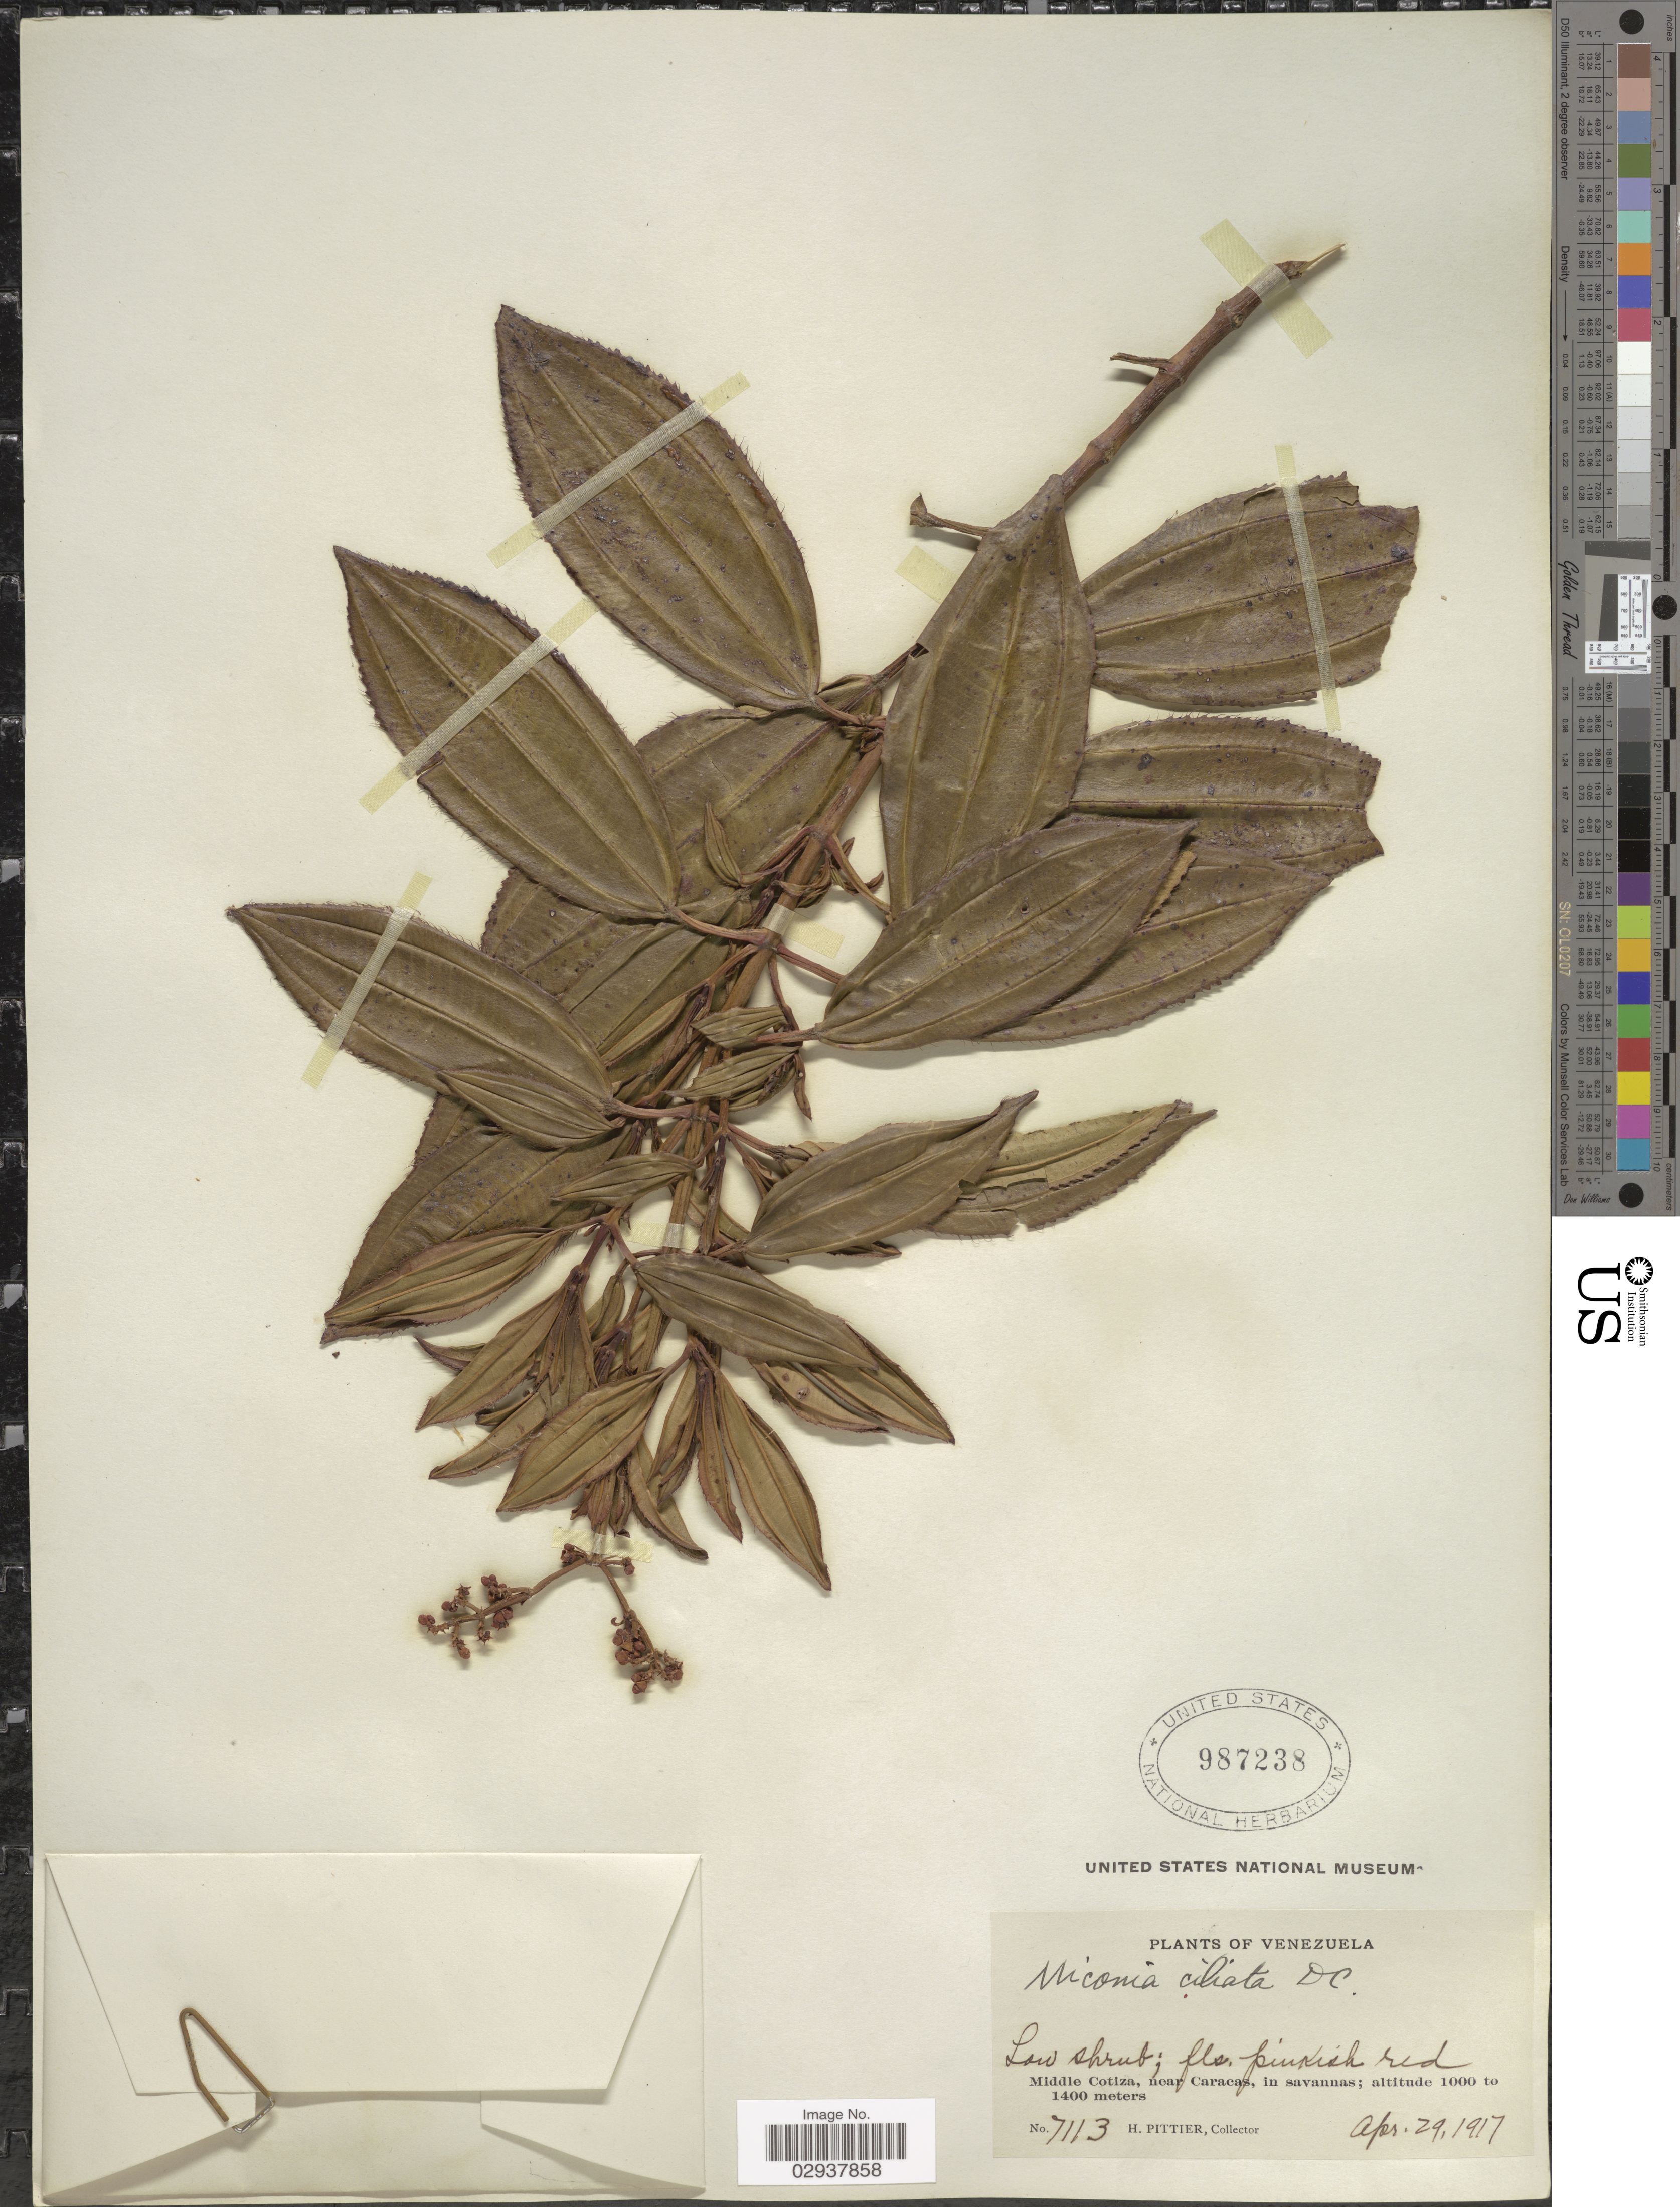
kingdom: Plantae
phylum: Tracheophyta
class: Magnoliopsida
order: Myrtales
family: Melastomataceae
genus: Miconia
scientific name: Miconia ciliata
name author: (Rich.) DC.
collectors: H. F. Pittier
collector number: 7113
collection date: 1917-04-29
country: Venezuela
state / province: Distrito Federal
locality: Middle Cotiza, near Caracas, in savannas.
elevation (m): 1000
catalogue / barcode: US 987238